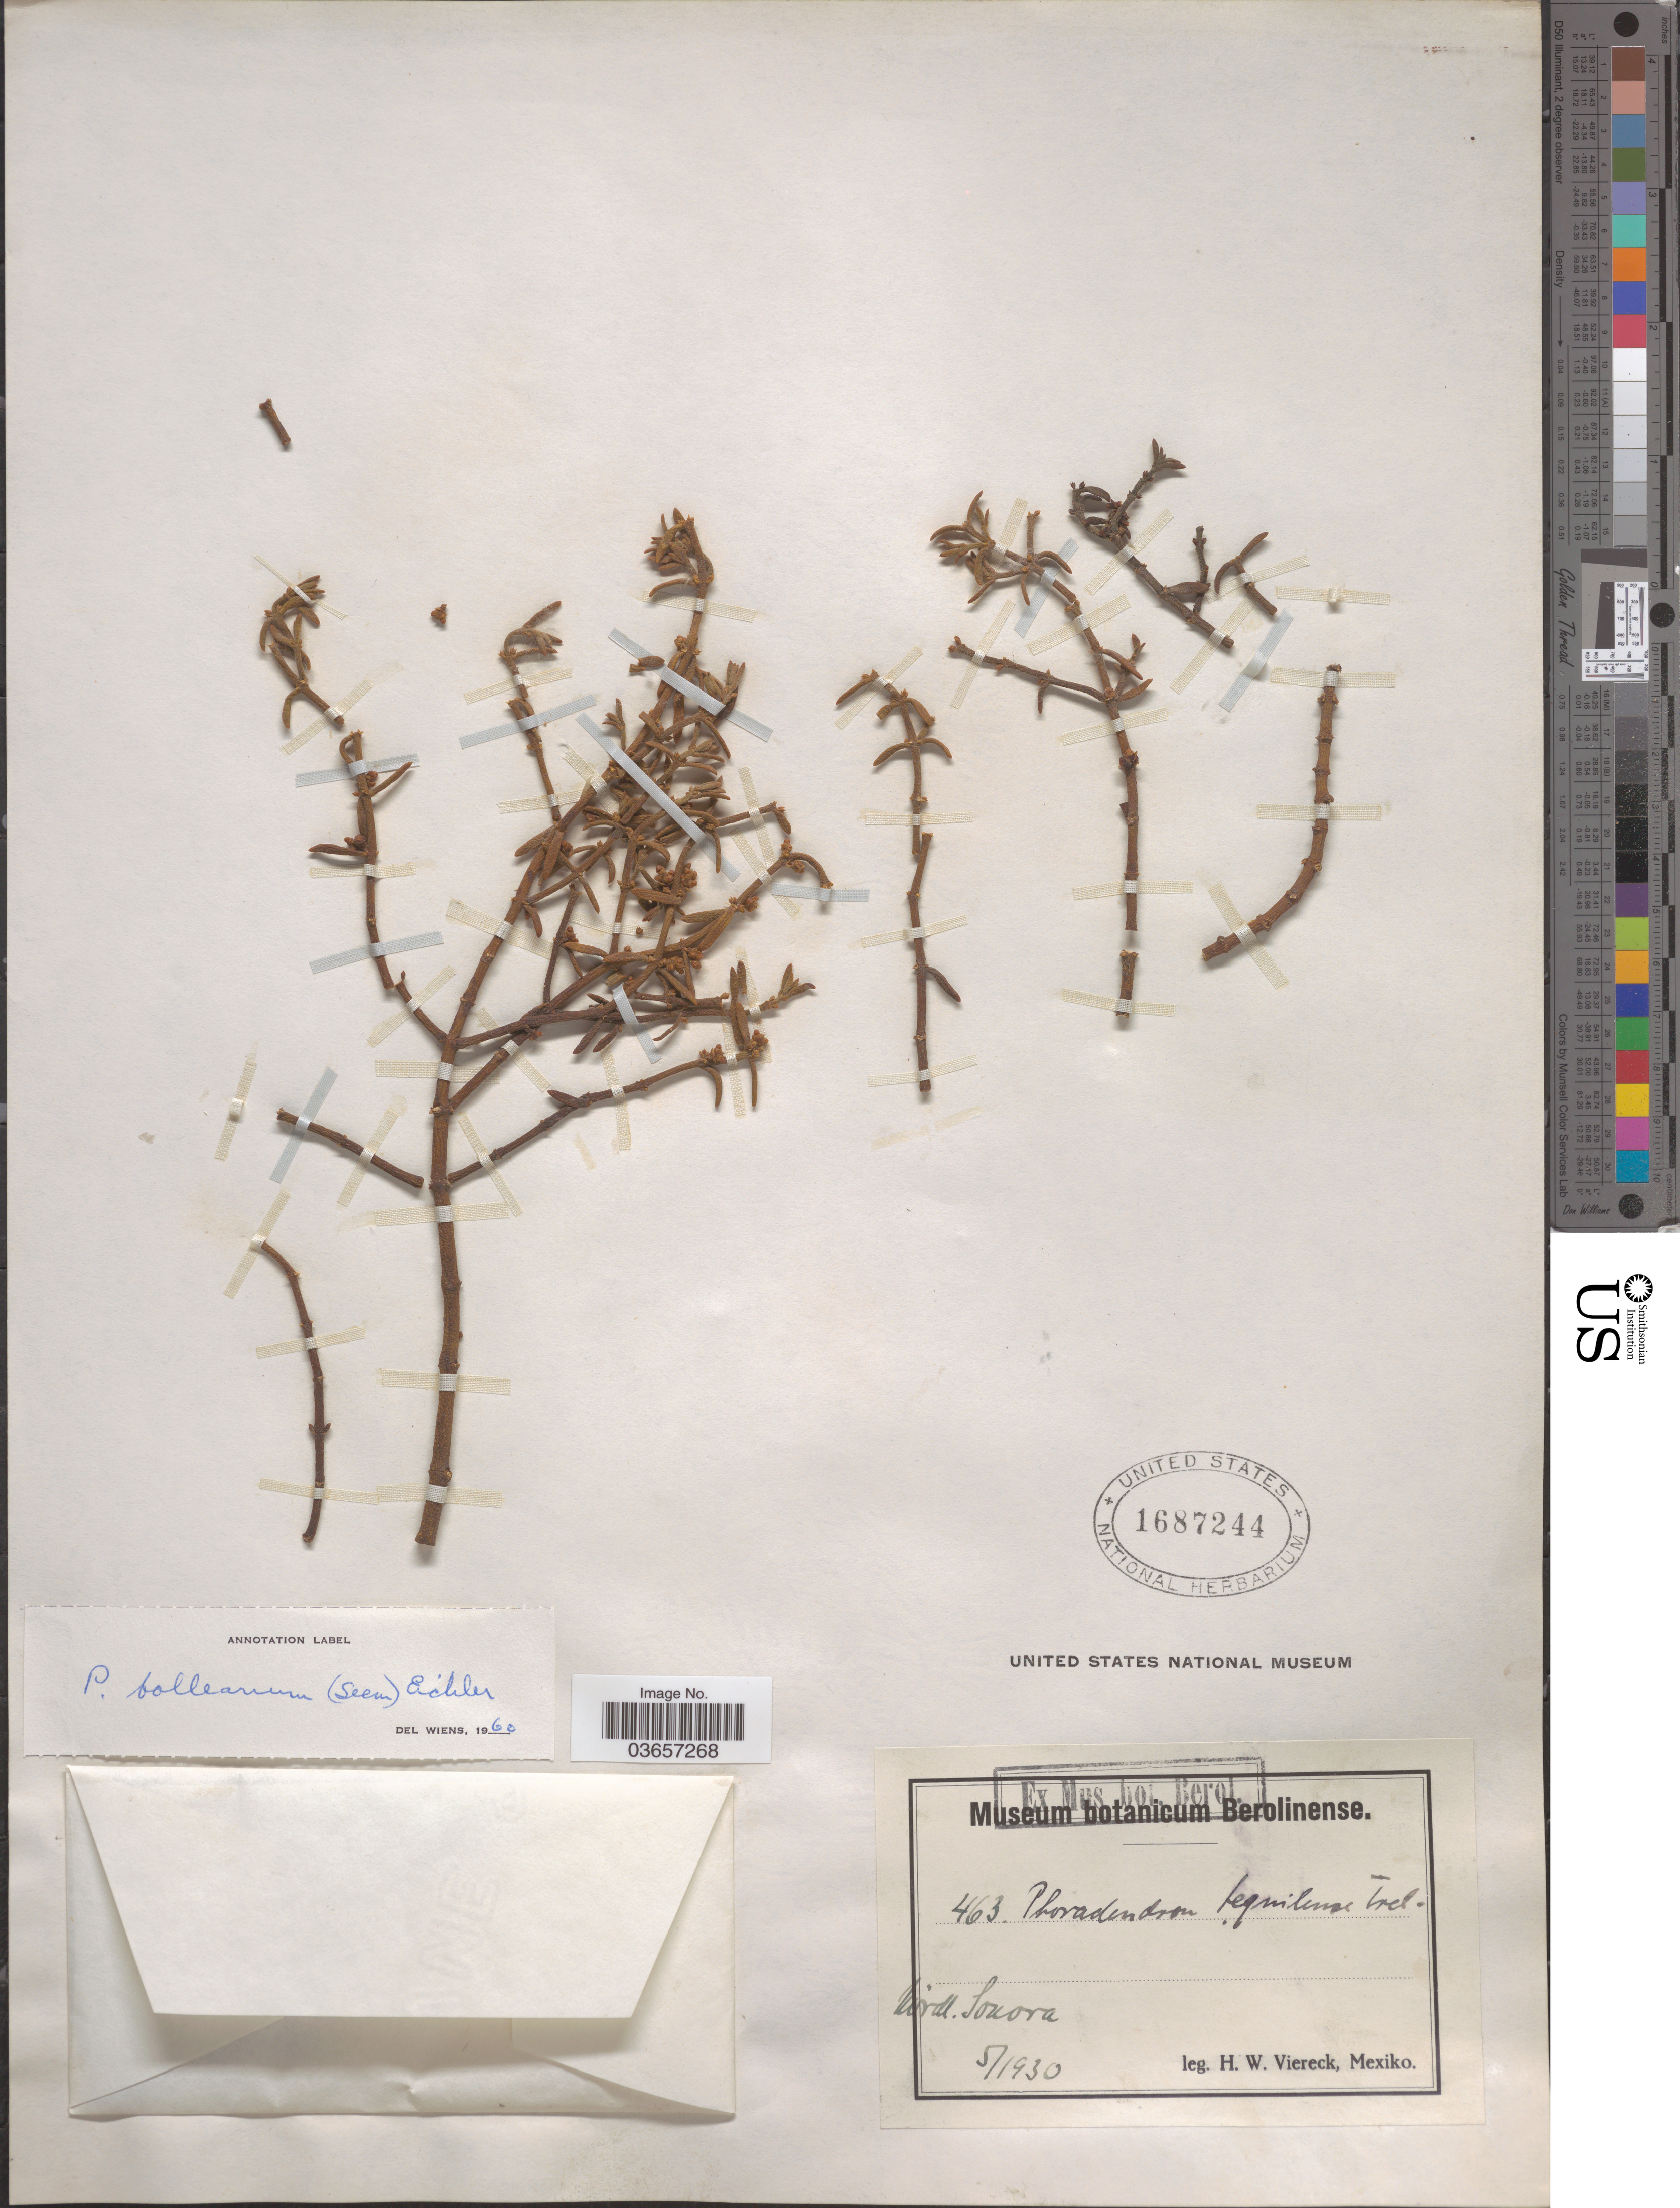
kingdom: Plantae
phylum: Tracheophyta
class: Magnoliopsida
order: Santalales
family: Viscaceae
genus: Phoradendron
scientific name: Phoradendron bolleanum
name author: (Seem.) Eichler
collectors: H. W. Viereck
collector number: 463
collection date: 1930-05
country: Mexico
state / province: Sonora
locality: Nördl. Sonora.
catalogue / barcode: US 1687244